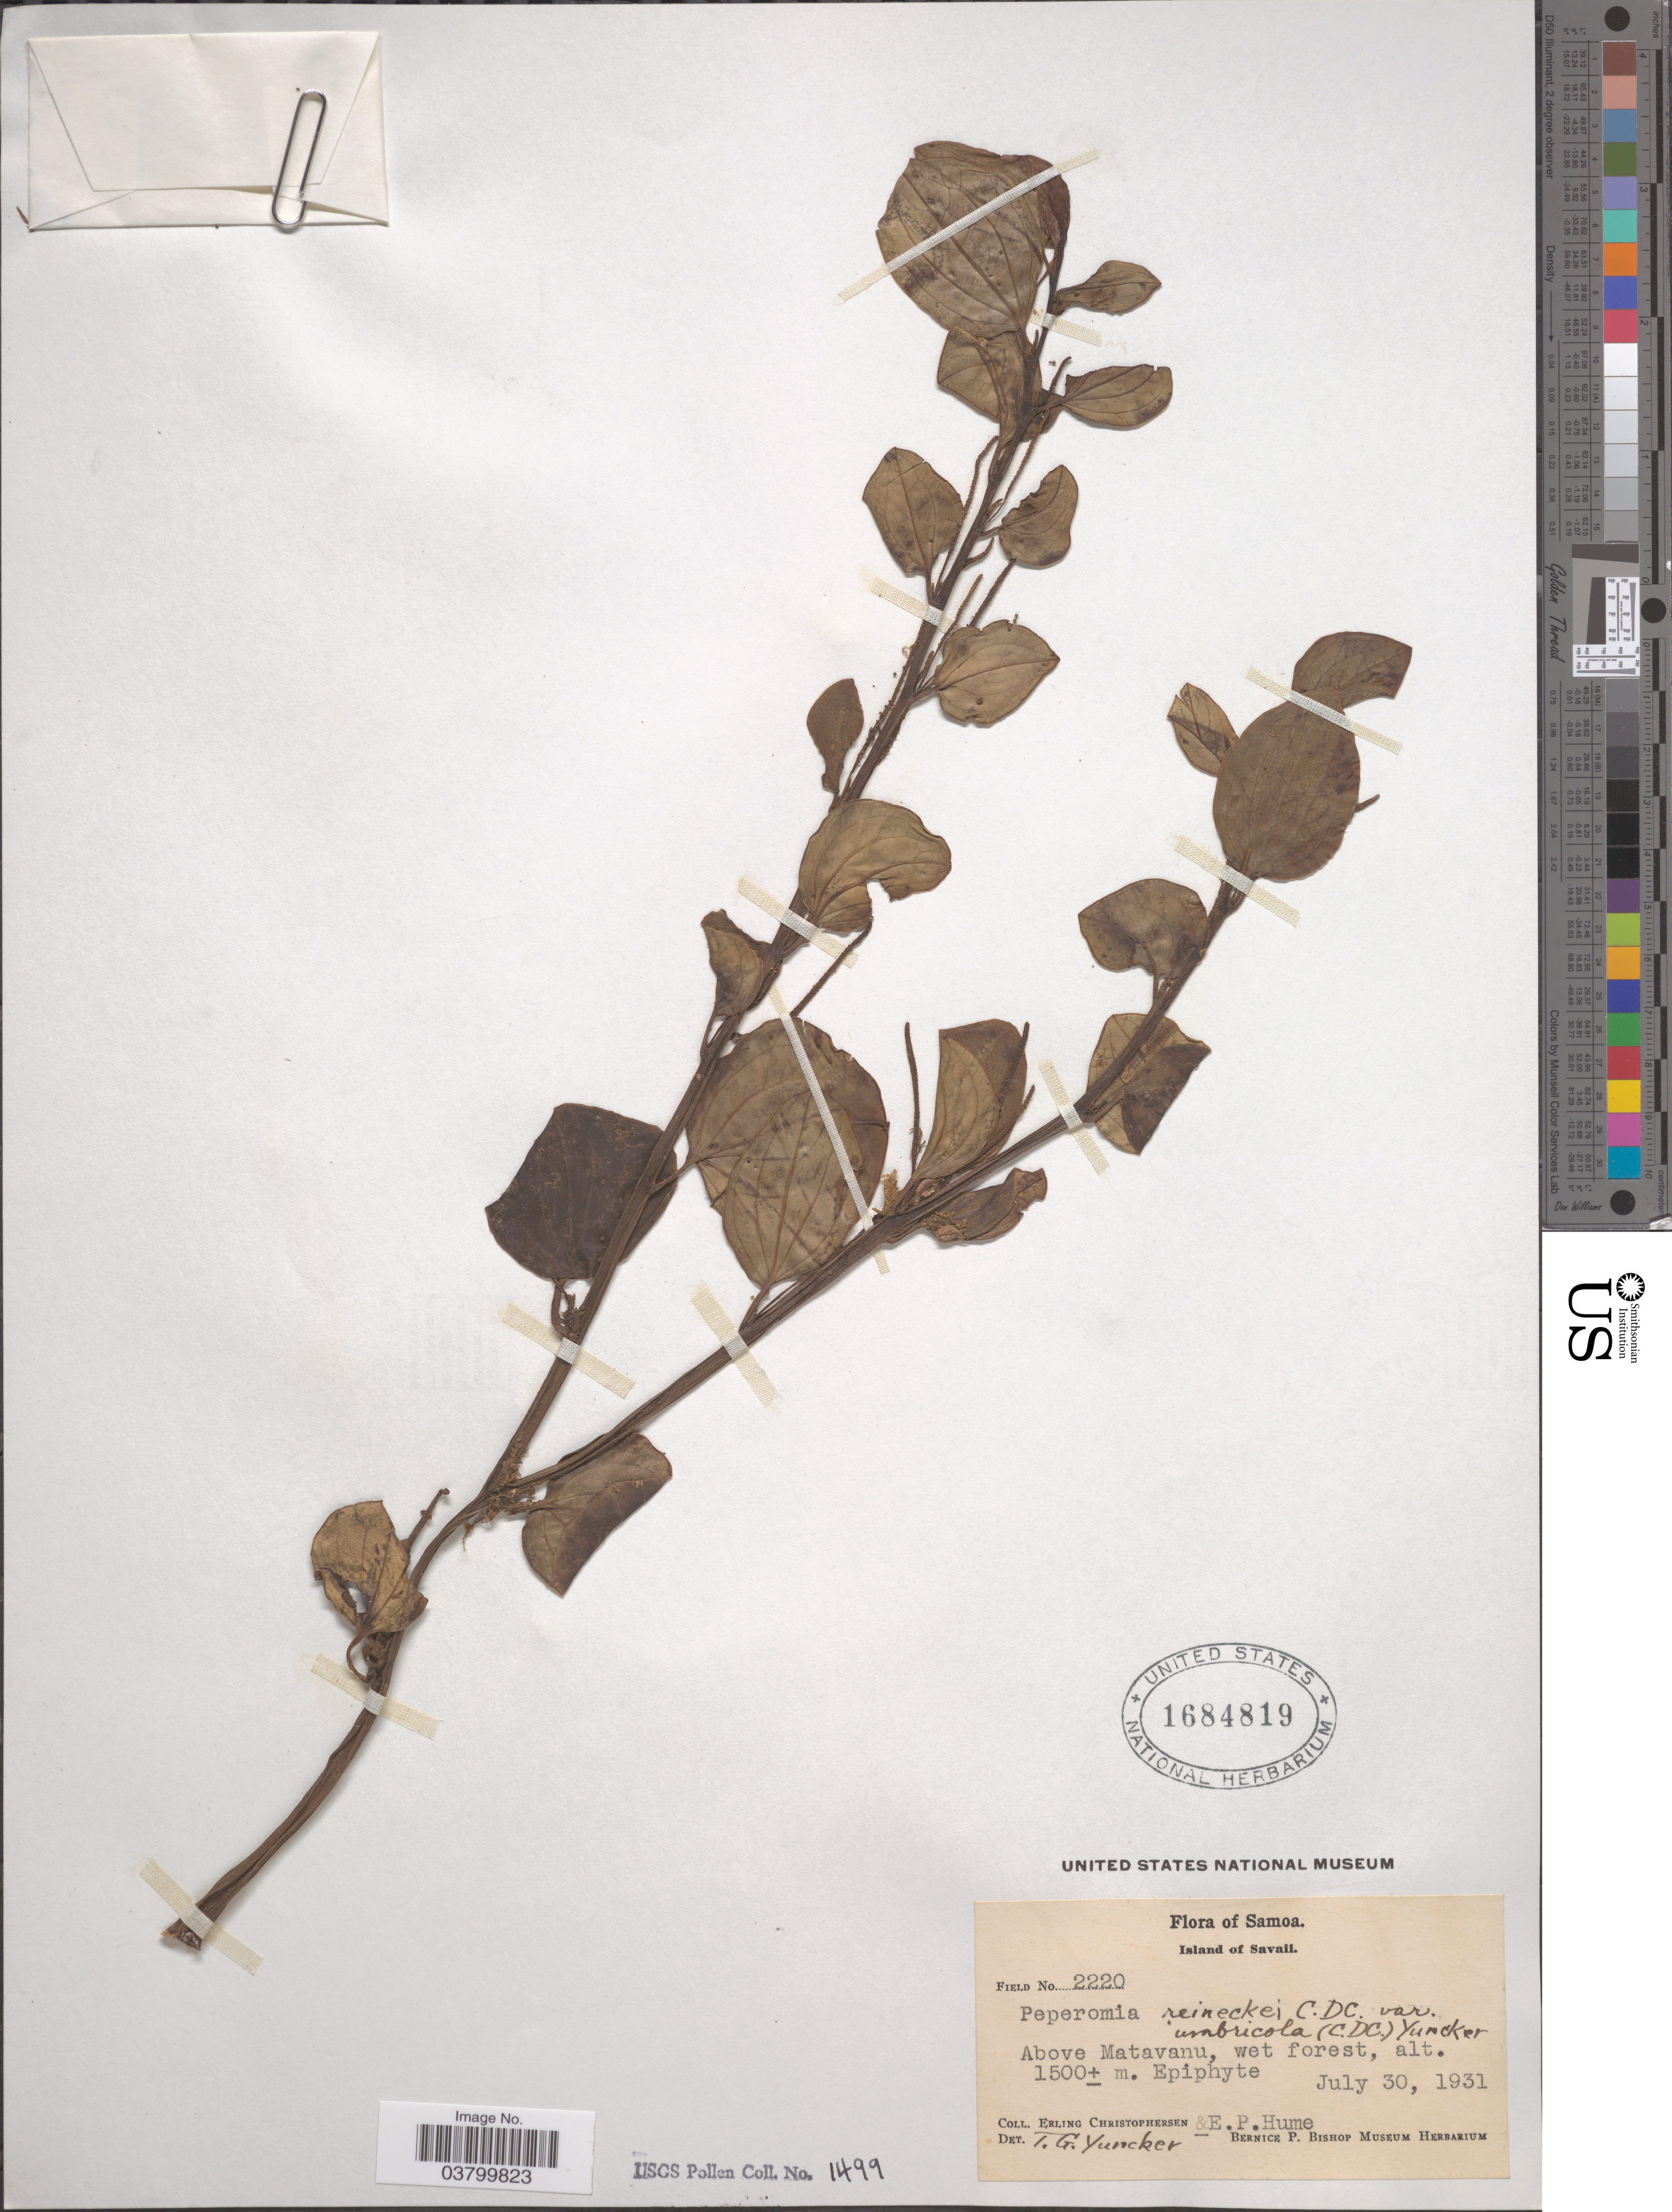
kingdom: Plantae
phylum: Tracheophyta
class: Magnoliopsida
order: Piperales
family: Piperaceae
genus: Peperomia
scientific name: Peperomia reineckei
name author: C. DC.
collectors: E. Christophersen & E. P. Hume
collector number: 2220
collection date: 1931-07-30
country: Samoa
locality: Island of Savaii. Above Matavanu.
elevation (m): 1500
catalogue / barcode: US 1684819